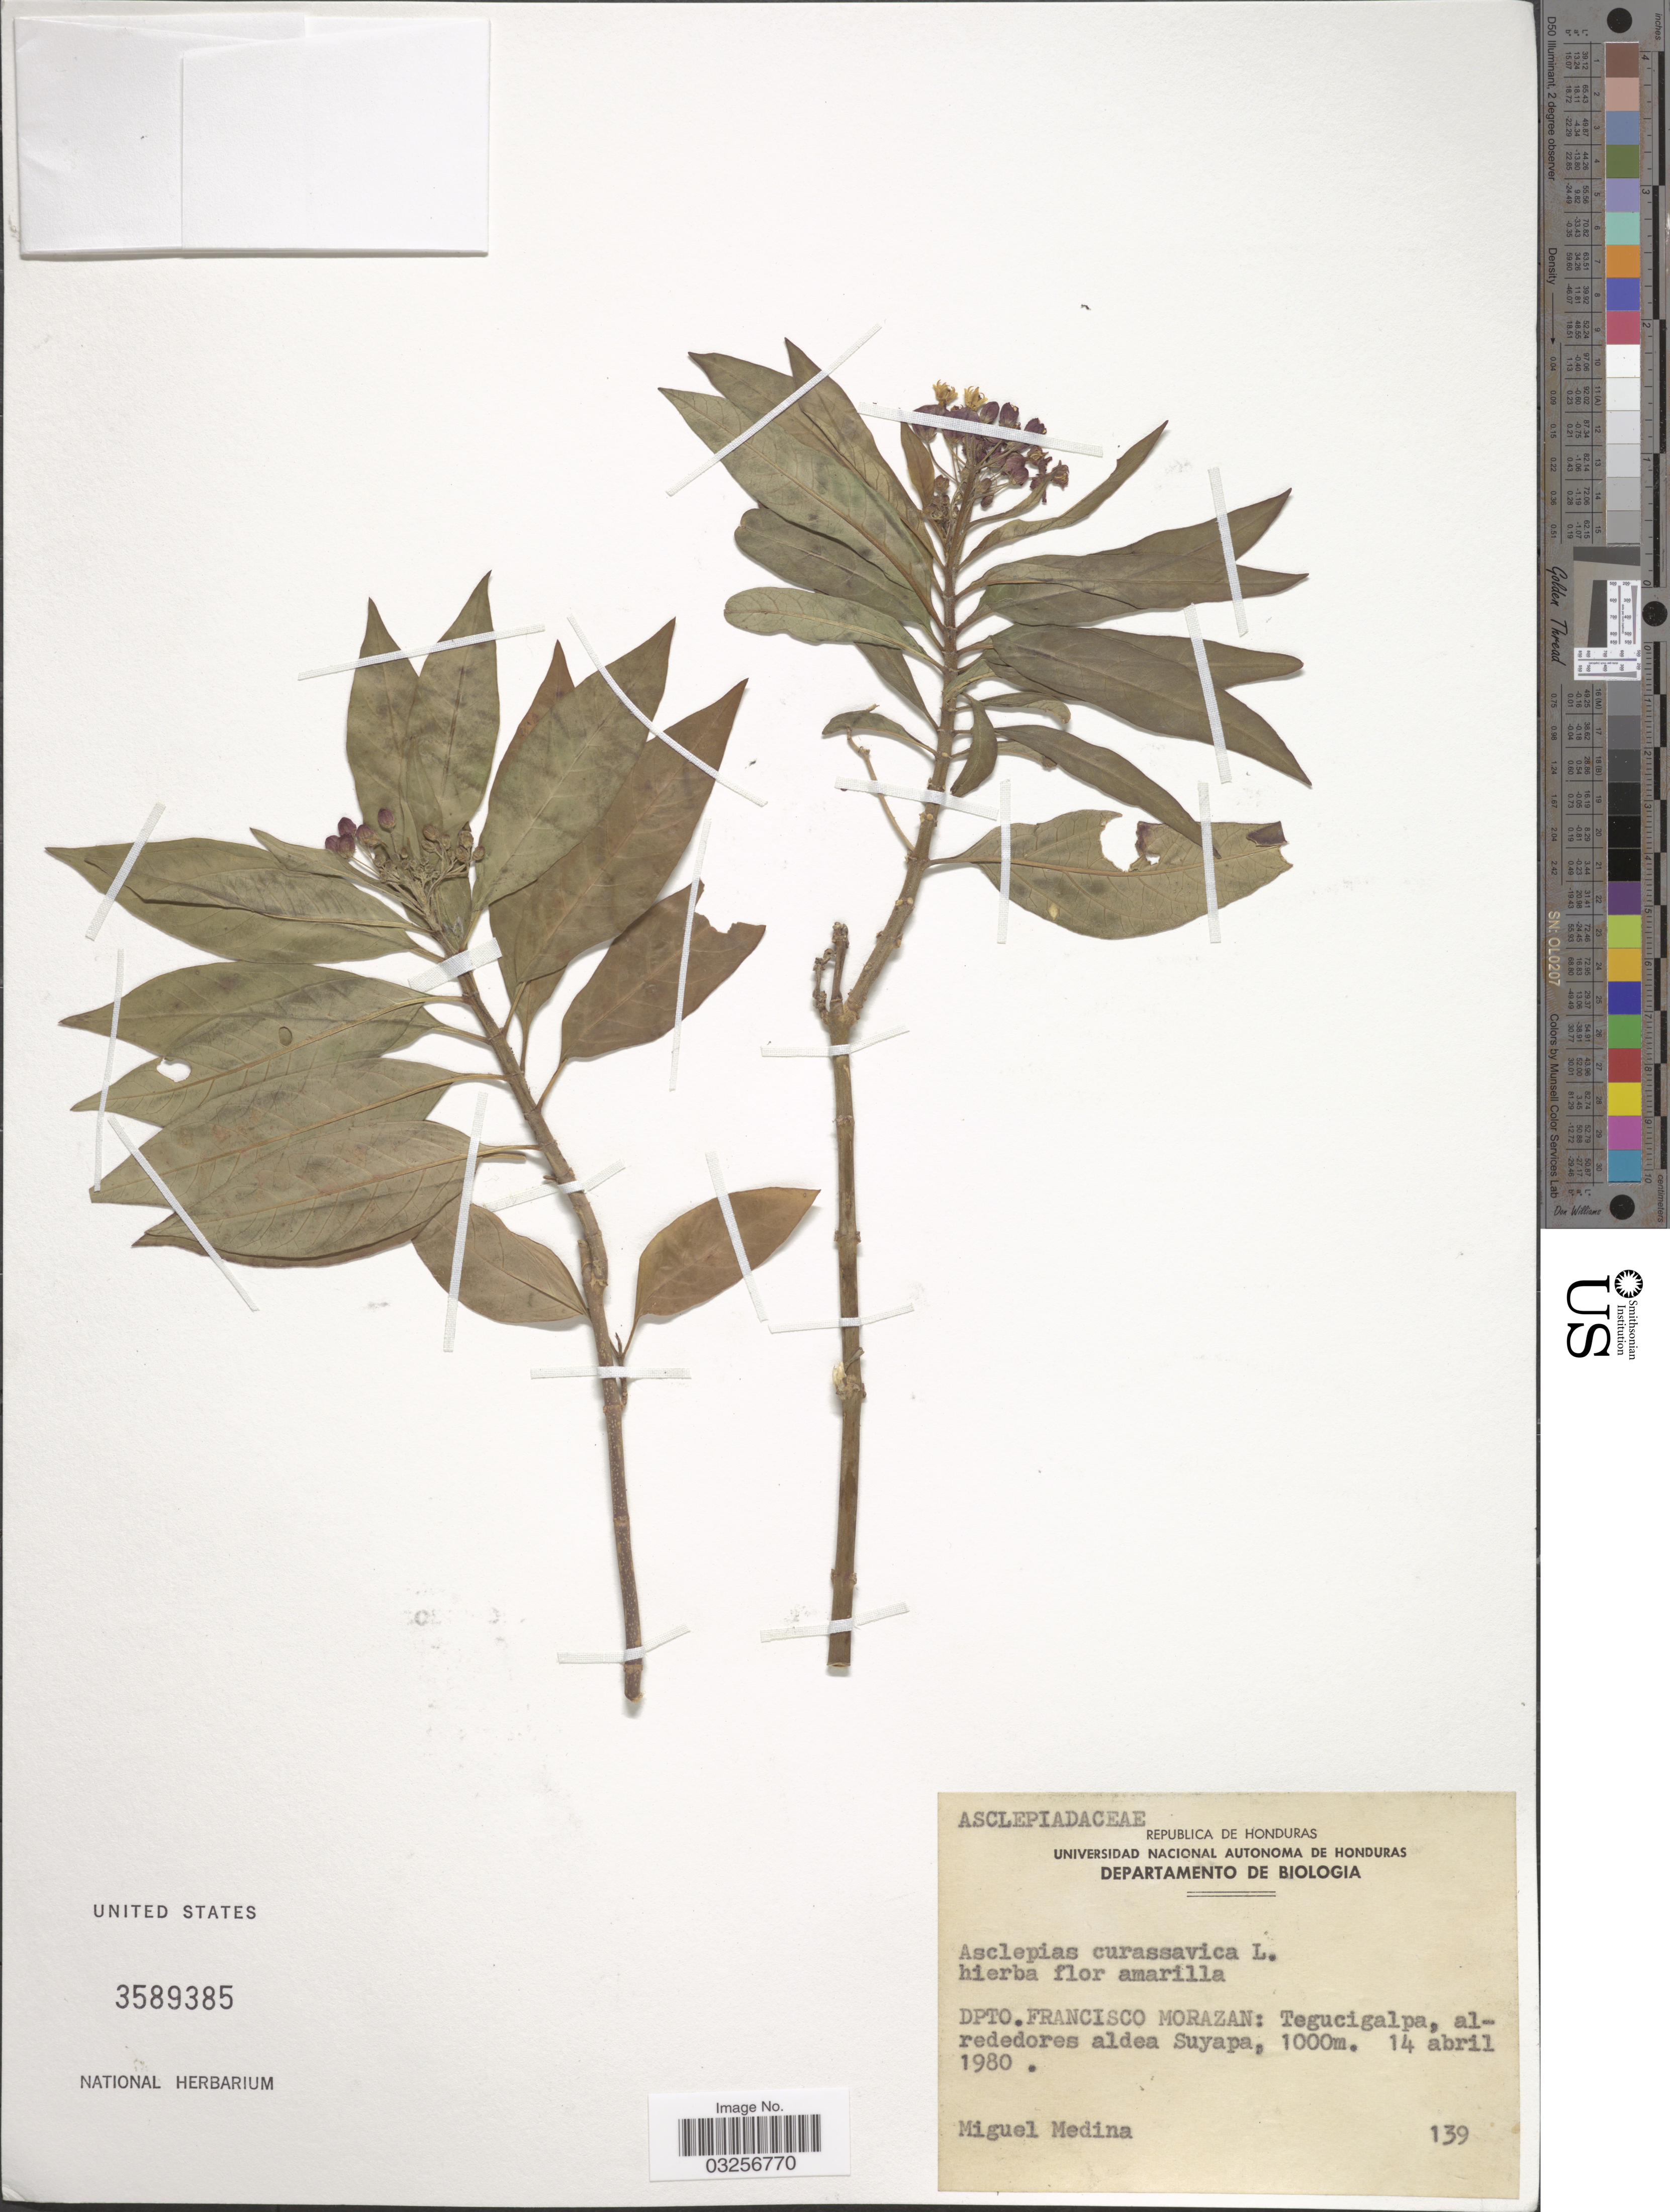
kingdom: Plantae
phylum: Tracheophyta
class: Magnoliopsida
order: Gentianales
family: Apocynaceae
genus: Asclepias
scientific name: Asclepias curassavica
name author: L.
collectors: M. Medina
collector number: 139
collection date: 1980-04-14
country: Honduras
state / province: Fco. Morazán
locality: Dpto. Francisco Morazan: Tegucigalpa, alrededores aldea Suyapa.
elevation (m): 1000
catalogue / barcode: US 3589385